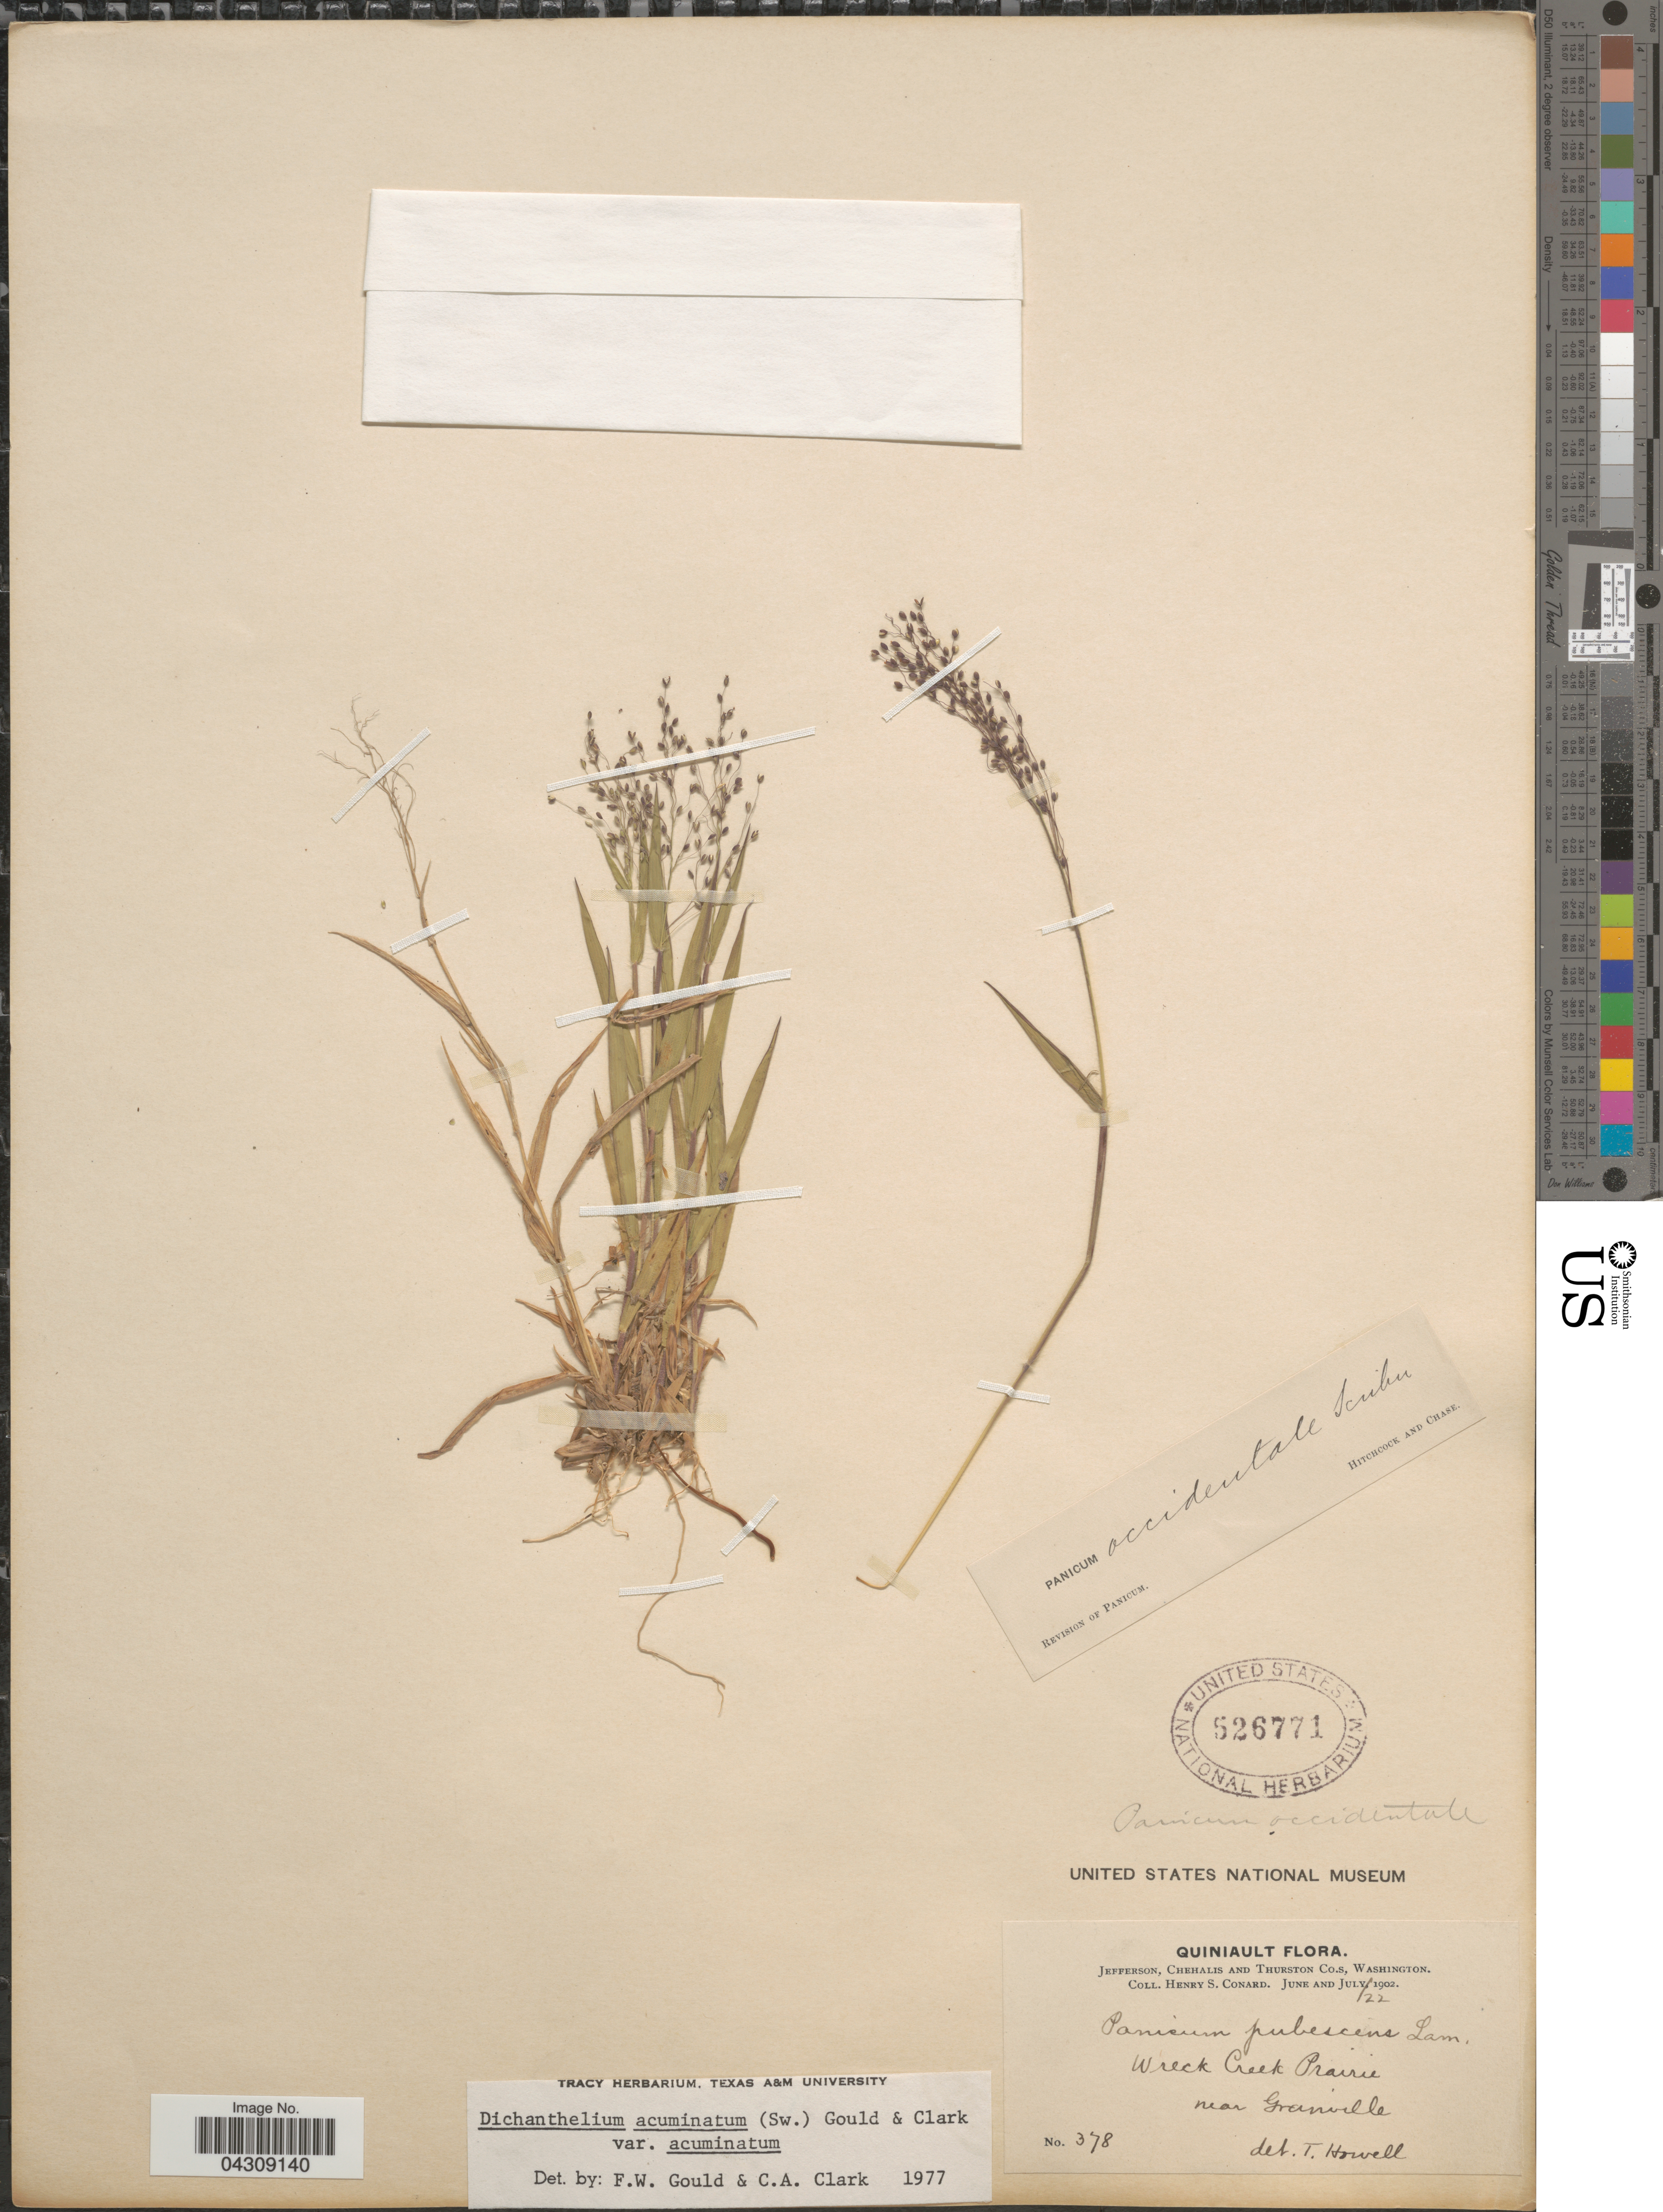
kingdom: Plantae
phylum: Tracheophyta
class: Liliopsida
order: Poales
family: Poaceae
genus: Dichanthelium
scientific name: Dichanthelium acuminatum var. acuminatum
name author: (Sw.) Gould & C.A. Clark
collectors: H. S. Conard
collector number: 378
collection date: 1902-07-22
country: United States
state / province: Washington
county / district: Thurston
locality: Quiniault. Jefferson, Chehalis and Thurston Co.s. Wreck Creek Prairie near Granville.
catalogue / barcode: US 526771